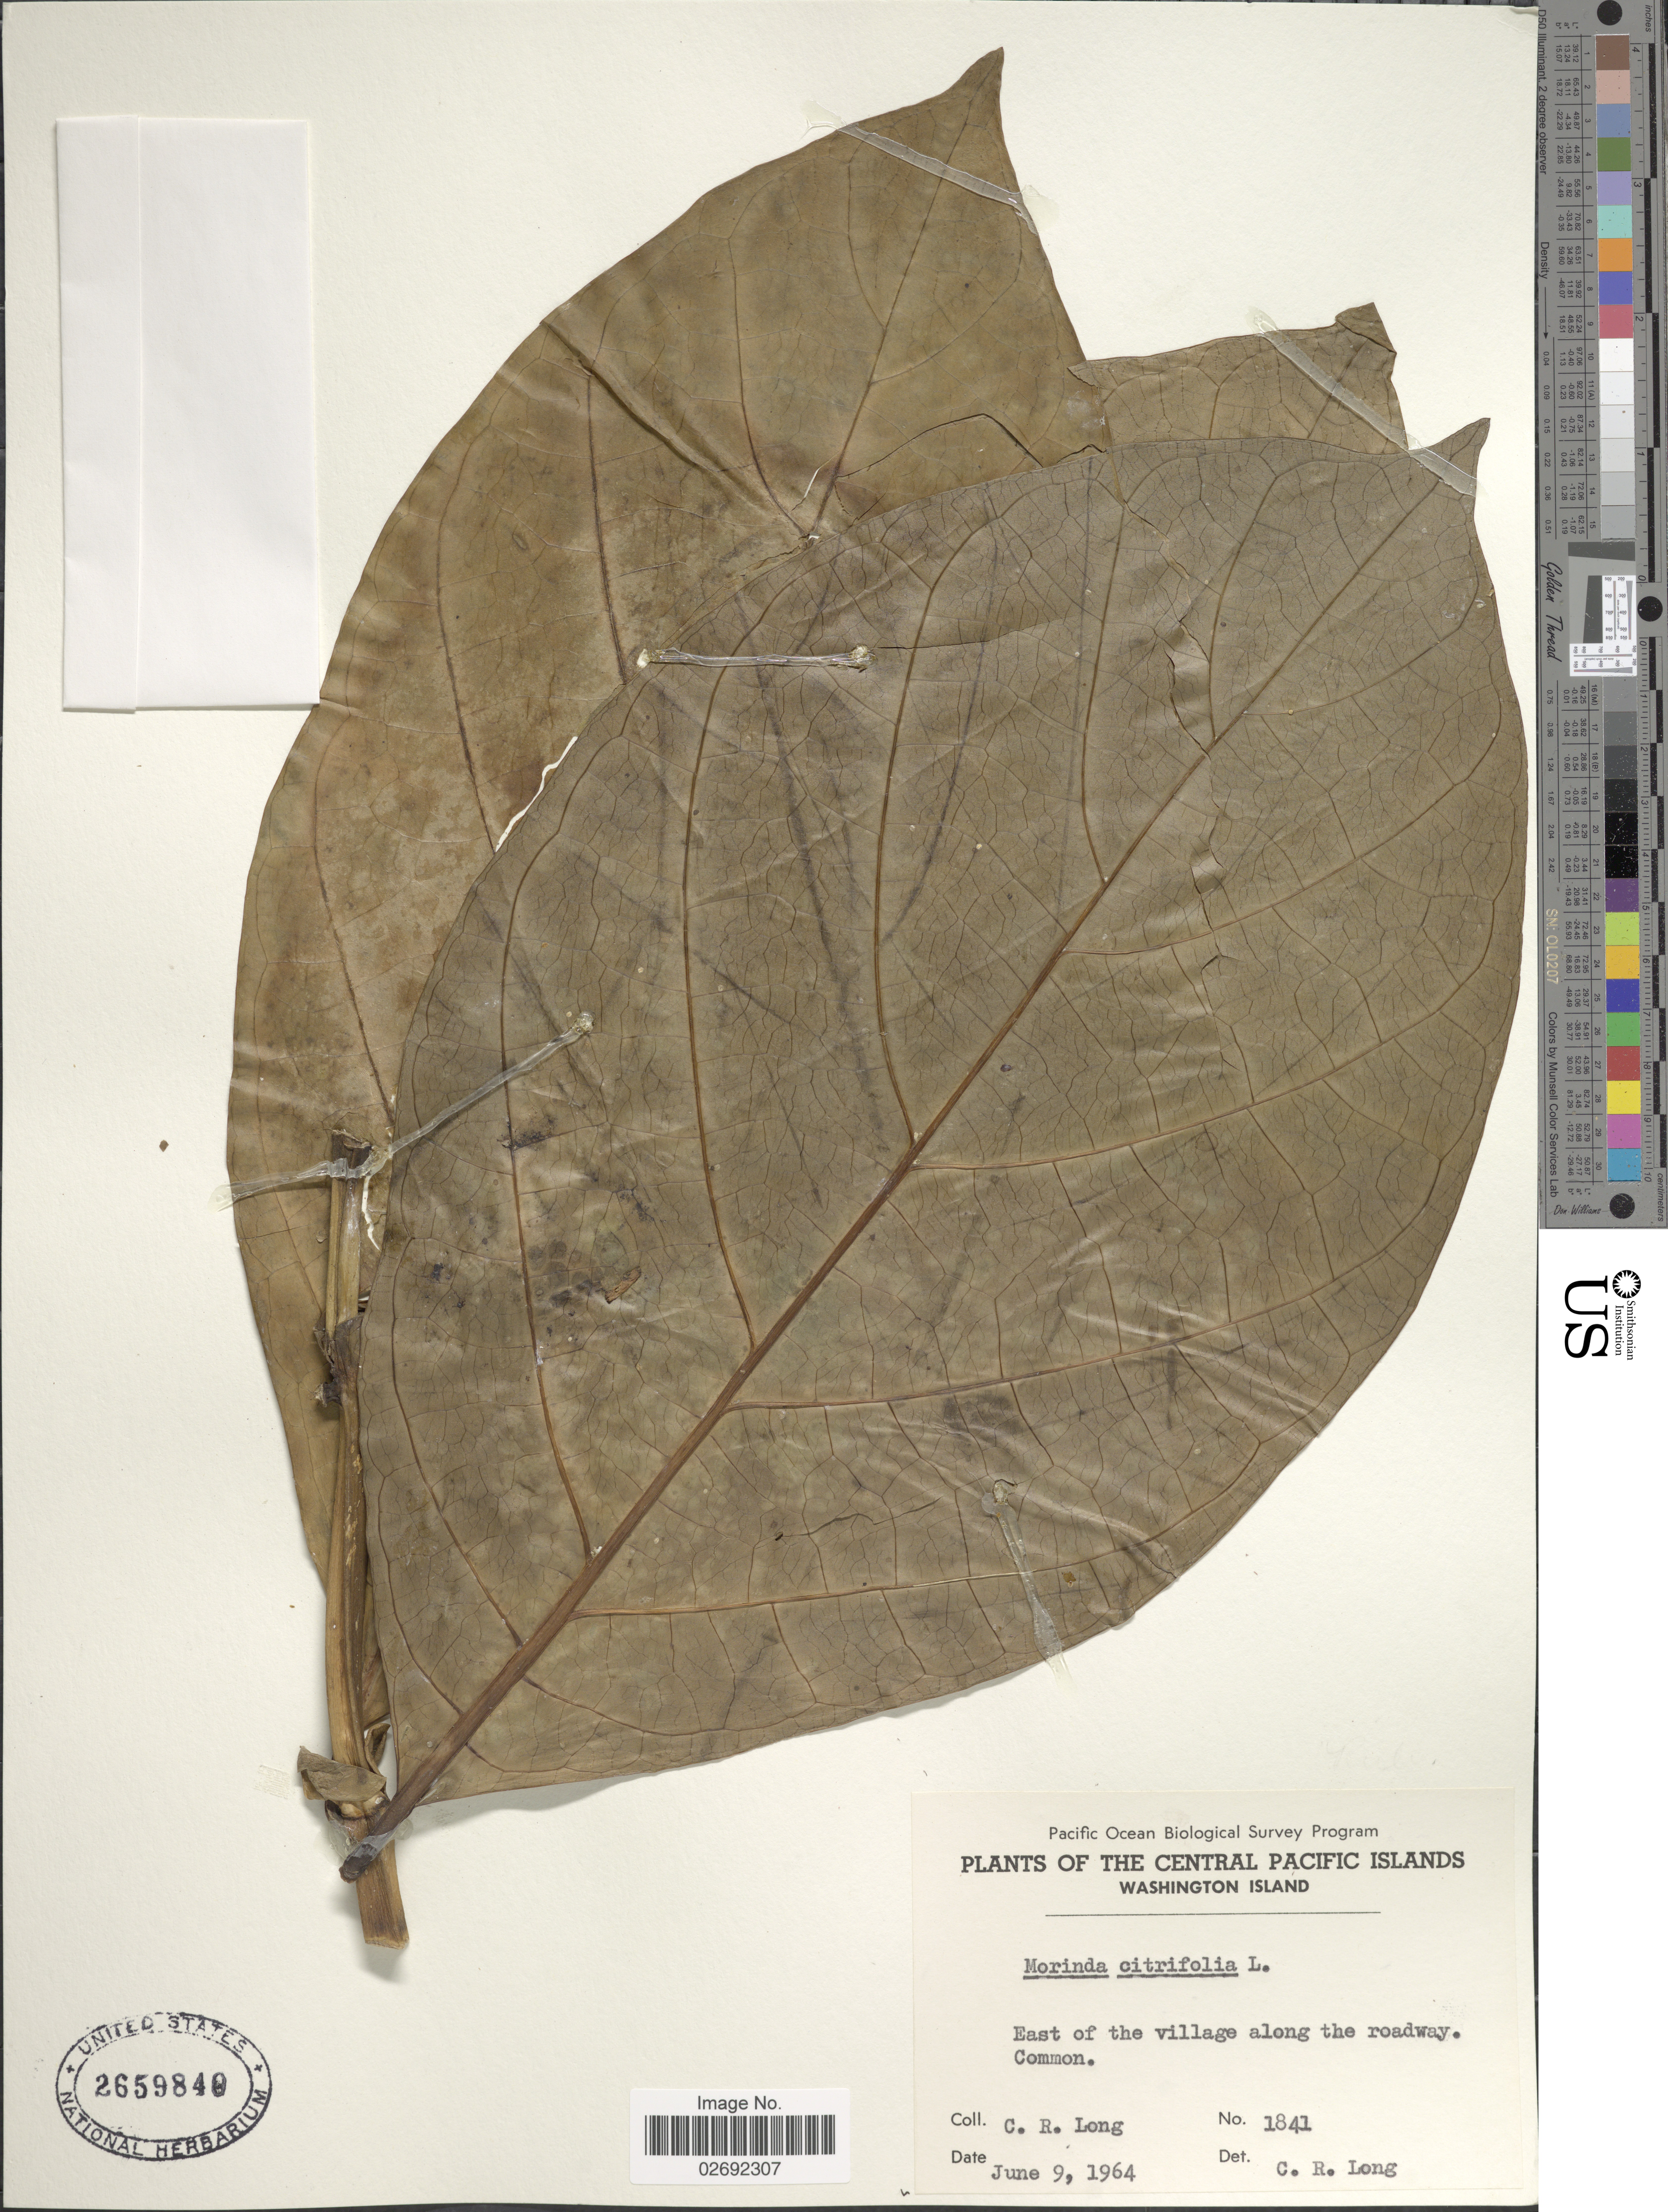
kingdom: Plantae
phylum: Tracheophyta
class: Magnoliopsida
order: Gentianales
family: Rubiaceae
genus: Morinda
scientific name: Morinda citrifolia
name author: L.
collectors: C. R. Long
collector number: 1841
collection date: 1964-06-09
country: Kiribati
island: Teraina [Washington]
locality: Central Pacific Islands. Washington Island. East of the village along the roadway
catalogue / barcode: US 2659840